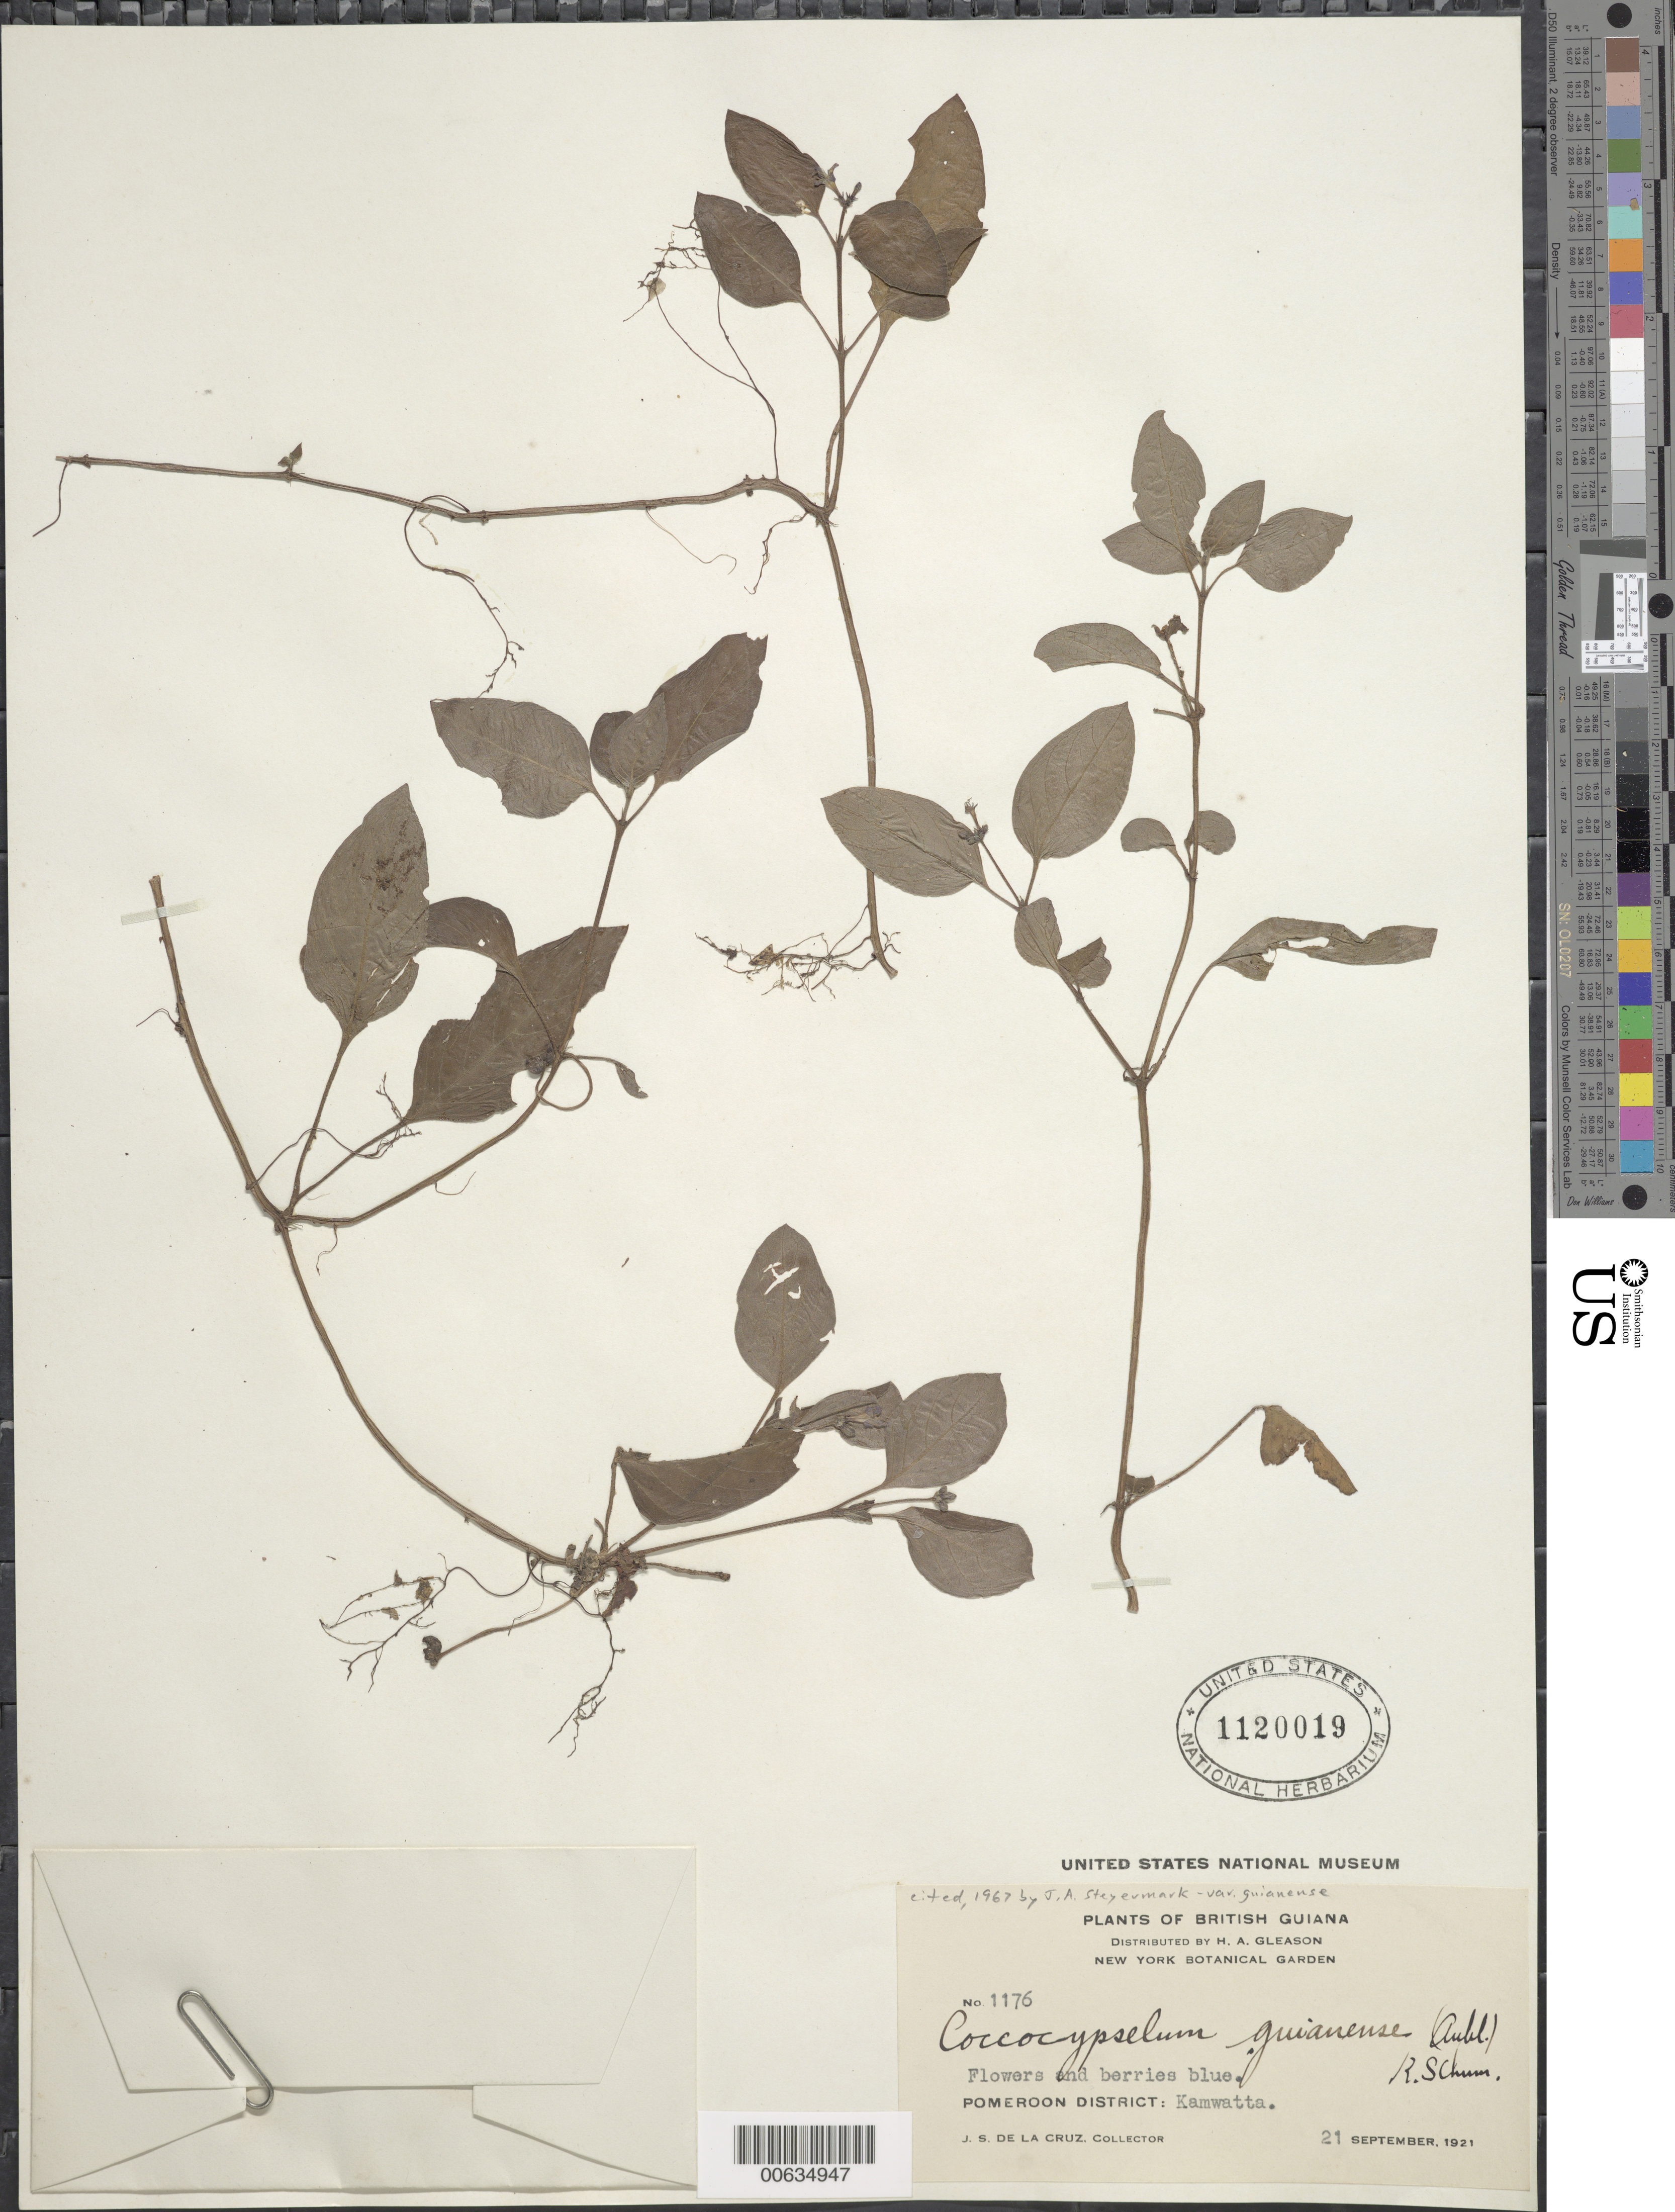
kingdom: Plantae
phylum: Tracheophyta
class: Magnoliopsida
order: Gentianales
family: Rubiaceae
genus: Coccocypselum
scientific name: Coccocypselum guianense var. guianense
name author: (Aubl.) K. Schum.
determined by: Steyermark, Julian A., (VEN)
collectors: J. S. de la Cruz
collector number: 1176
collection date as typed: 21-Sep-21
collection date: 1921-09-21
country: Guyana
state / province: Barima-Waini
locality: Kamwatta, Pomeroon Dist.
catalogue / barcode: US 1120019